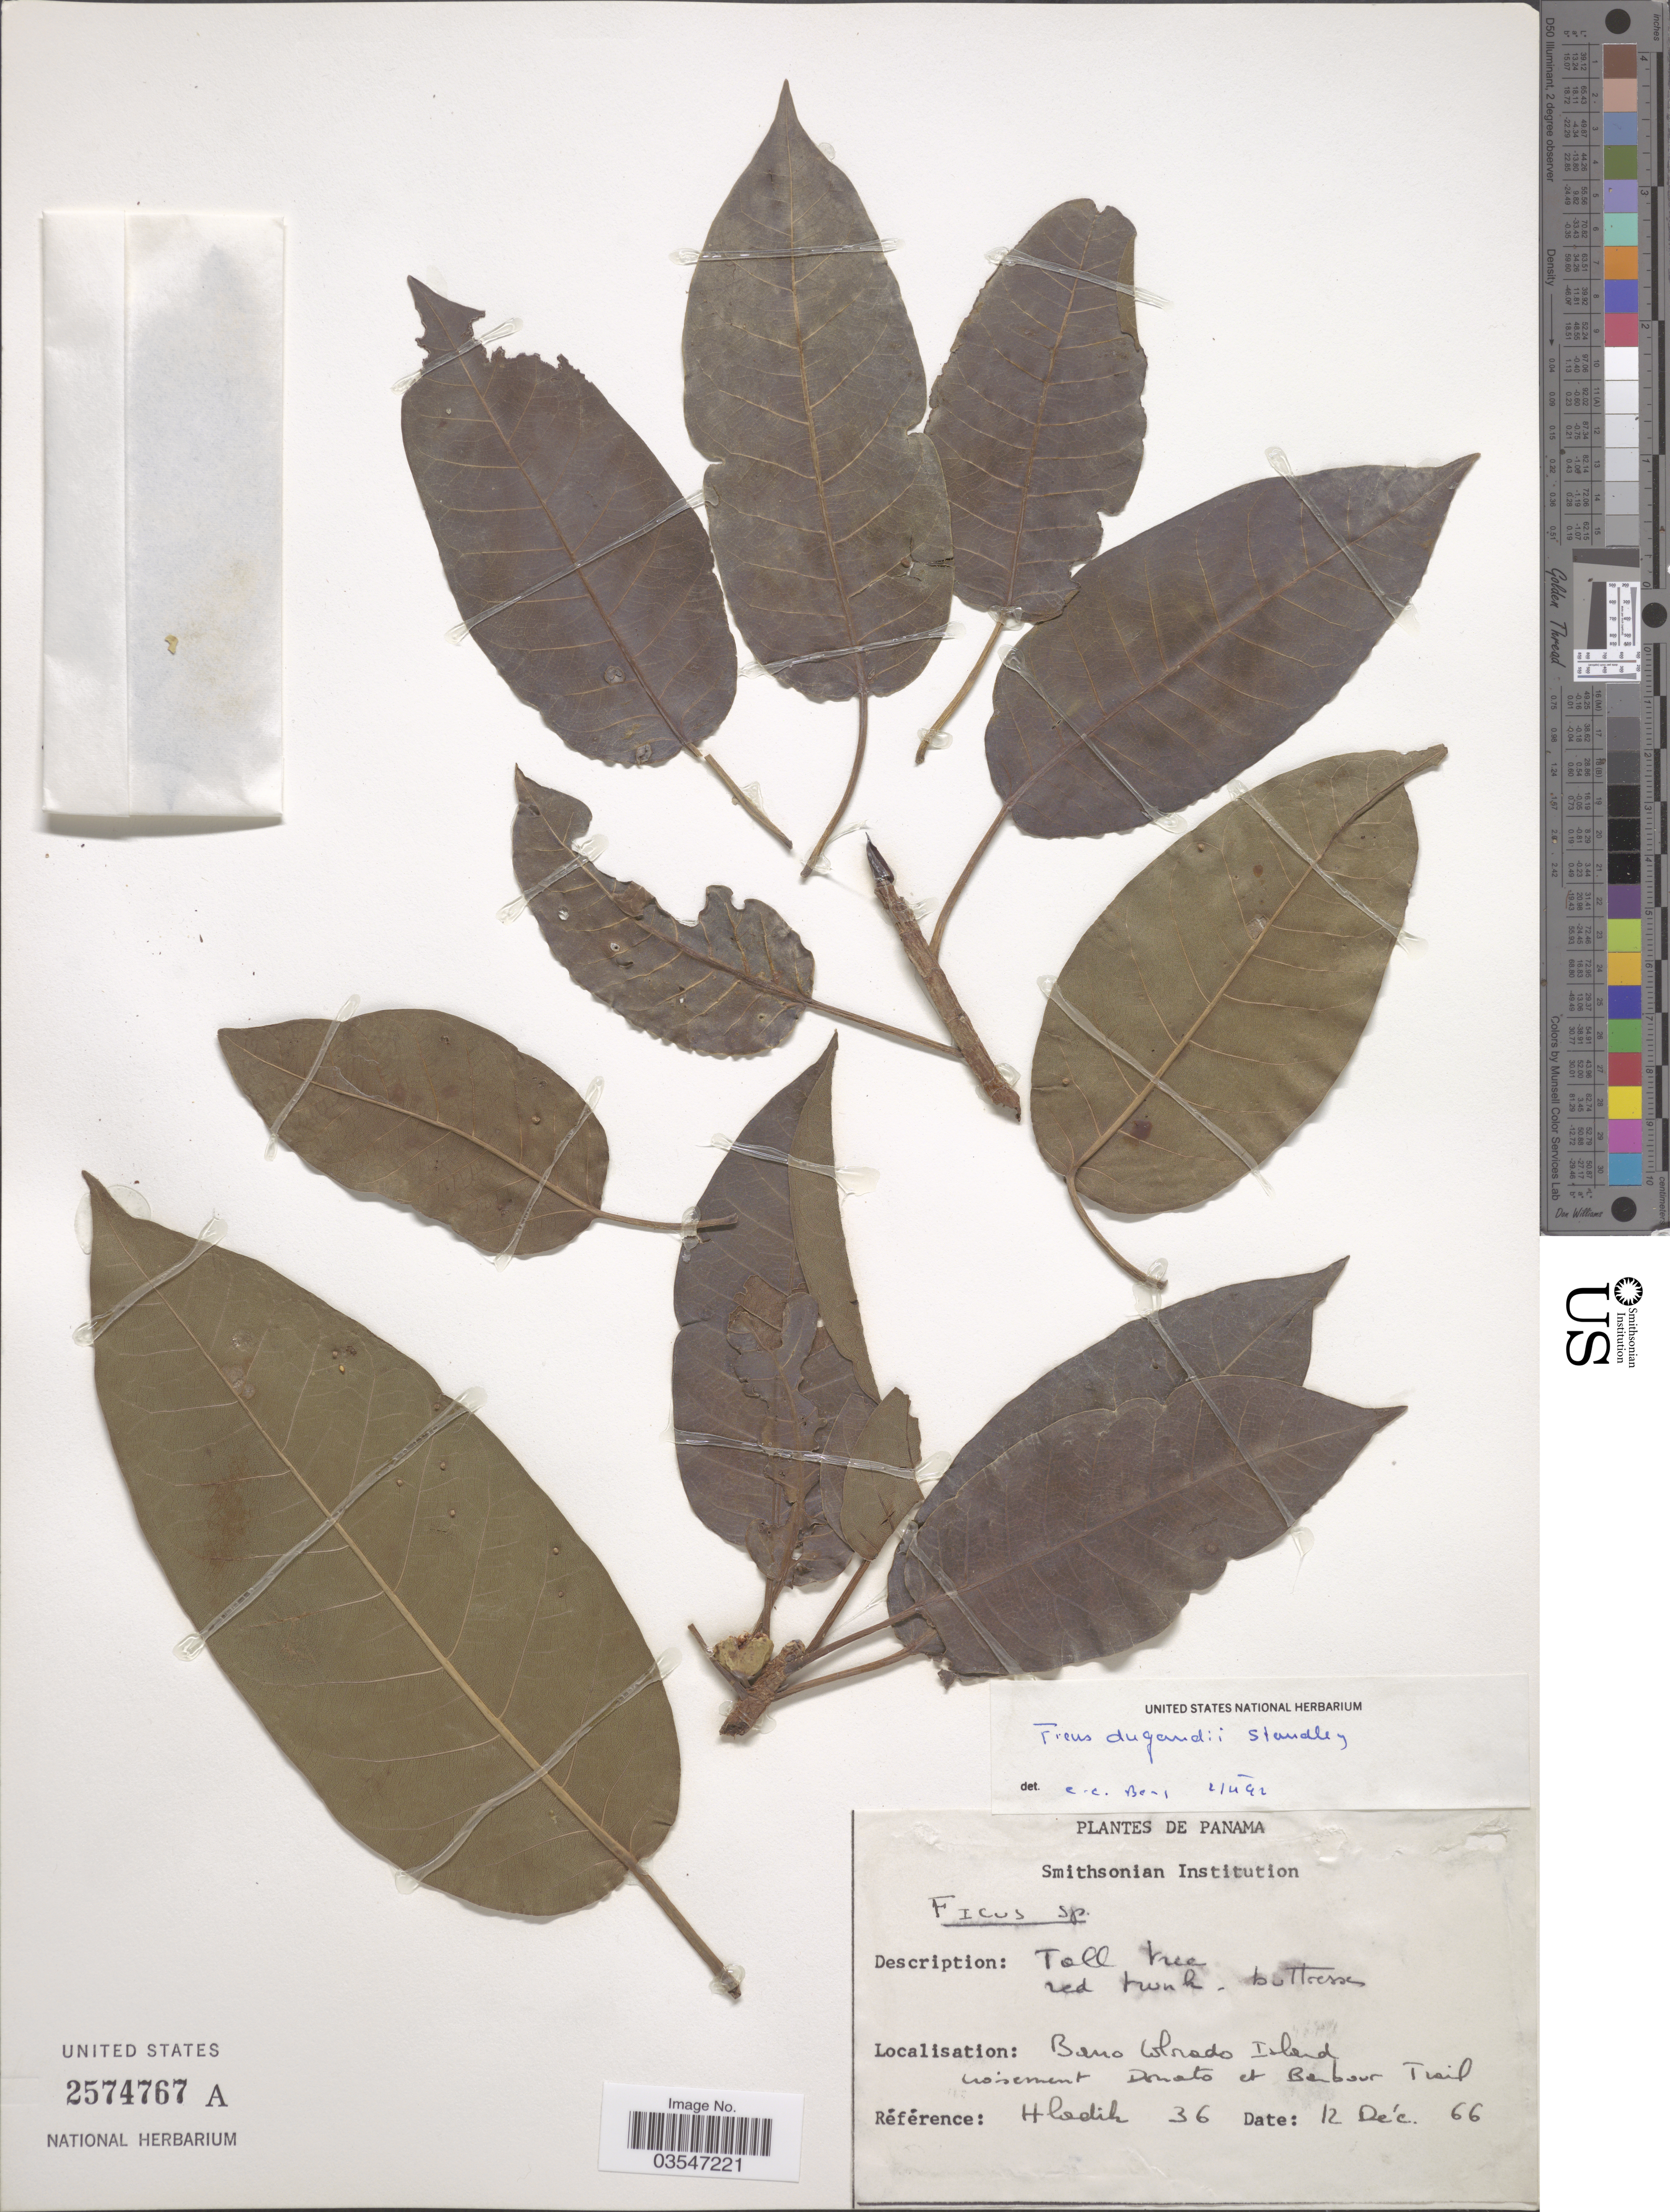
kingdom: Plantae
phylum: Tracheophyta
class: Magnoliopsida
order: Rosales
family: Moraceae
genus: Ficus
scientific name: Ficus dugandii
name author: Standl.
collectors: A. Hladik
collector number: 36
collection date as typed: Transcribed d/m/y: 12/12/66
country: Panama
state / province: Panamá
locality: Barro Colorado Island. Croisement Donato et Barbour Trail.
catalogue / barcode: US 2574767A